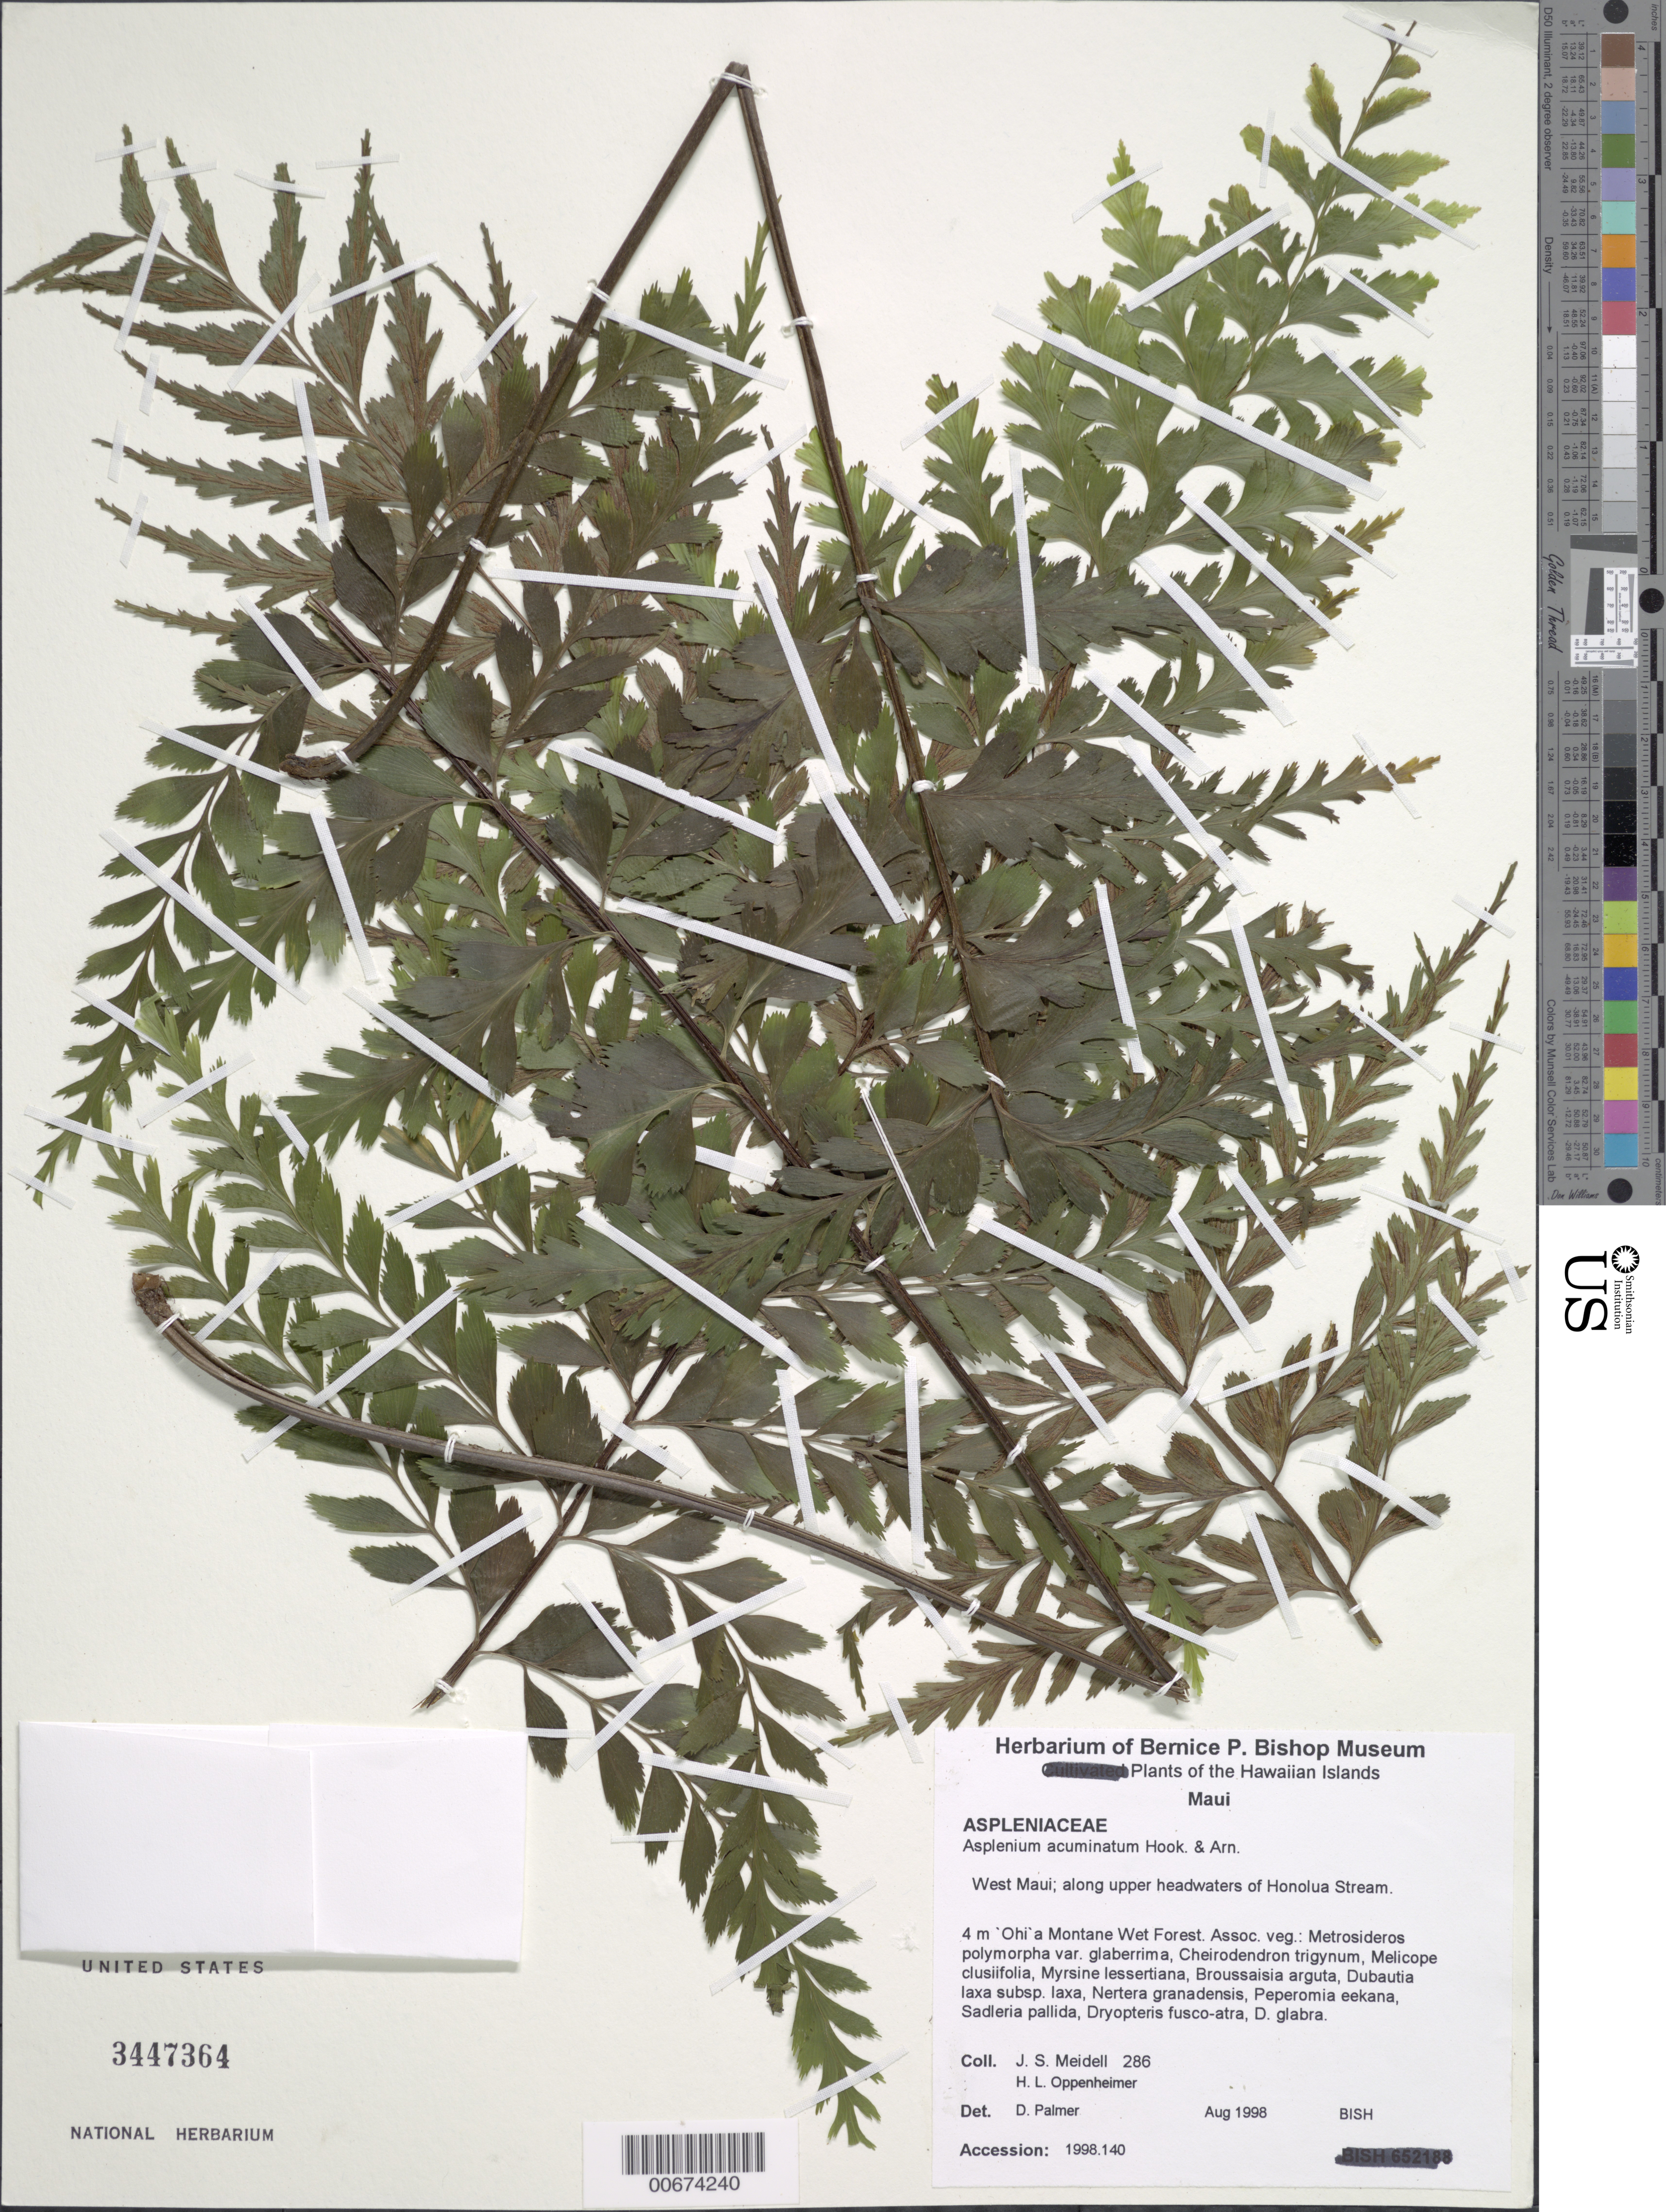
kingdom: Plantae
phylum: Tracheophyta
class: Polypodiopsida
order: Polypodiales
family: Aspleniaceae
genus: Asplenium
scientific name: Asplenium acuminatum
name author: Hook. & Arn.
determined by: Palmer, D. D.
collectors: J. Meidell & H. L. Oppenheimer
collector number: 286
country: United States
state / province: Hawaii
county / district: Maui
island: Maui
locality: W Maui; along upper headwaters of Honolua Stream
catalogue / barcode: US 3447364